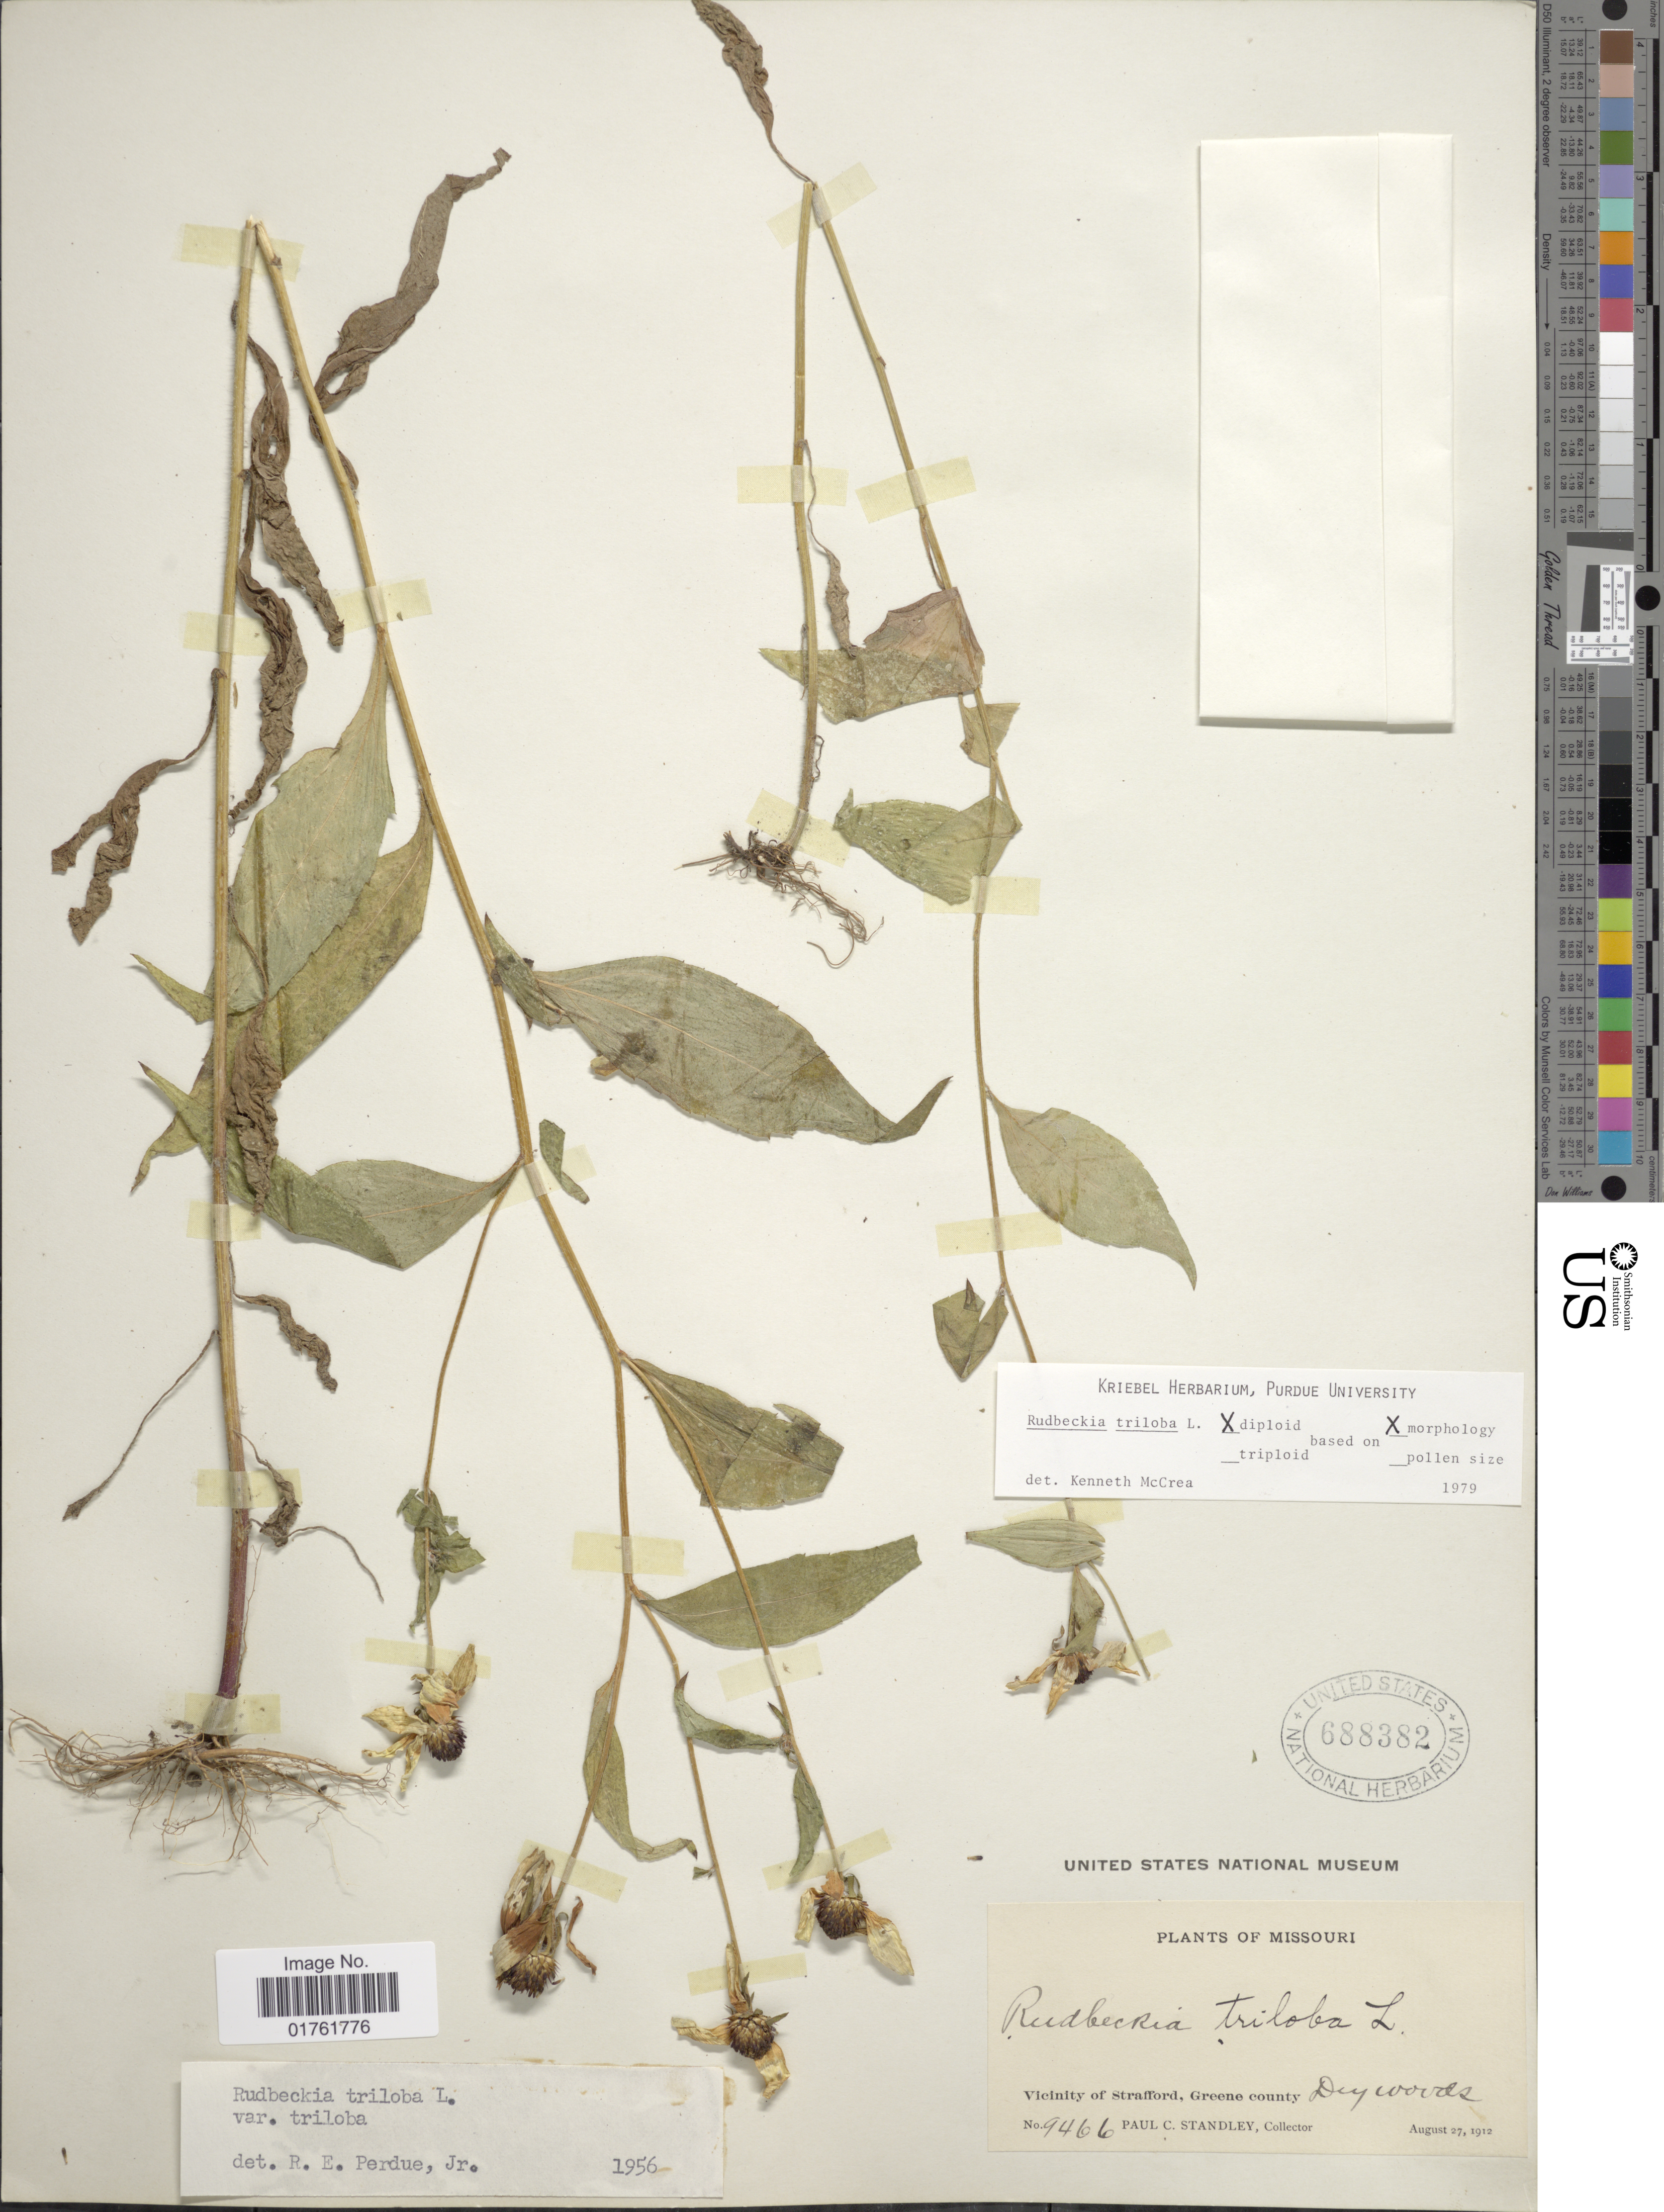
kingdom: Plantae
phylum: Tracheophyta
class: Magnoliopsida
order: Asterales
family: Asteraceae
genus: Rudbeckia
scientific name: Rudbeckia triloba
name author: L.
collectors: P. C. Standley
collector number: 9466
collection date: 1912-08-27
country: United States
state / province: Missouri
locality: Vicinity of Strafford, Green County, Dry woods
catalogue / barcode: US 688382